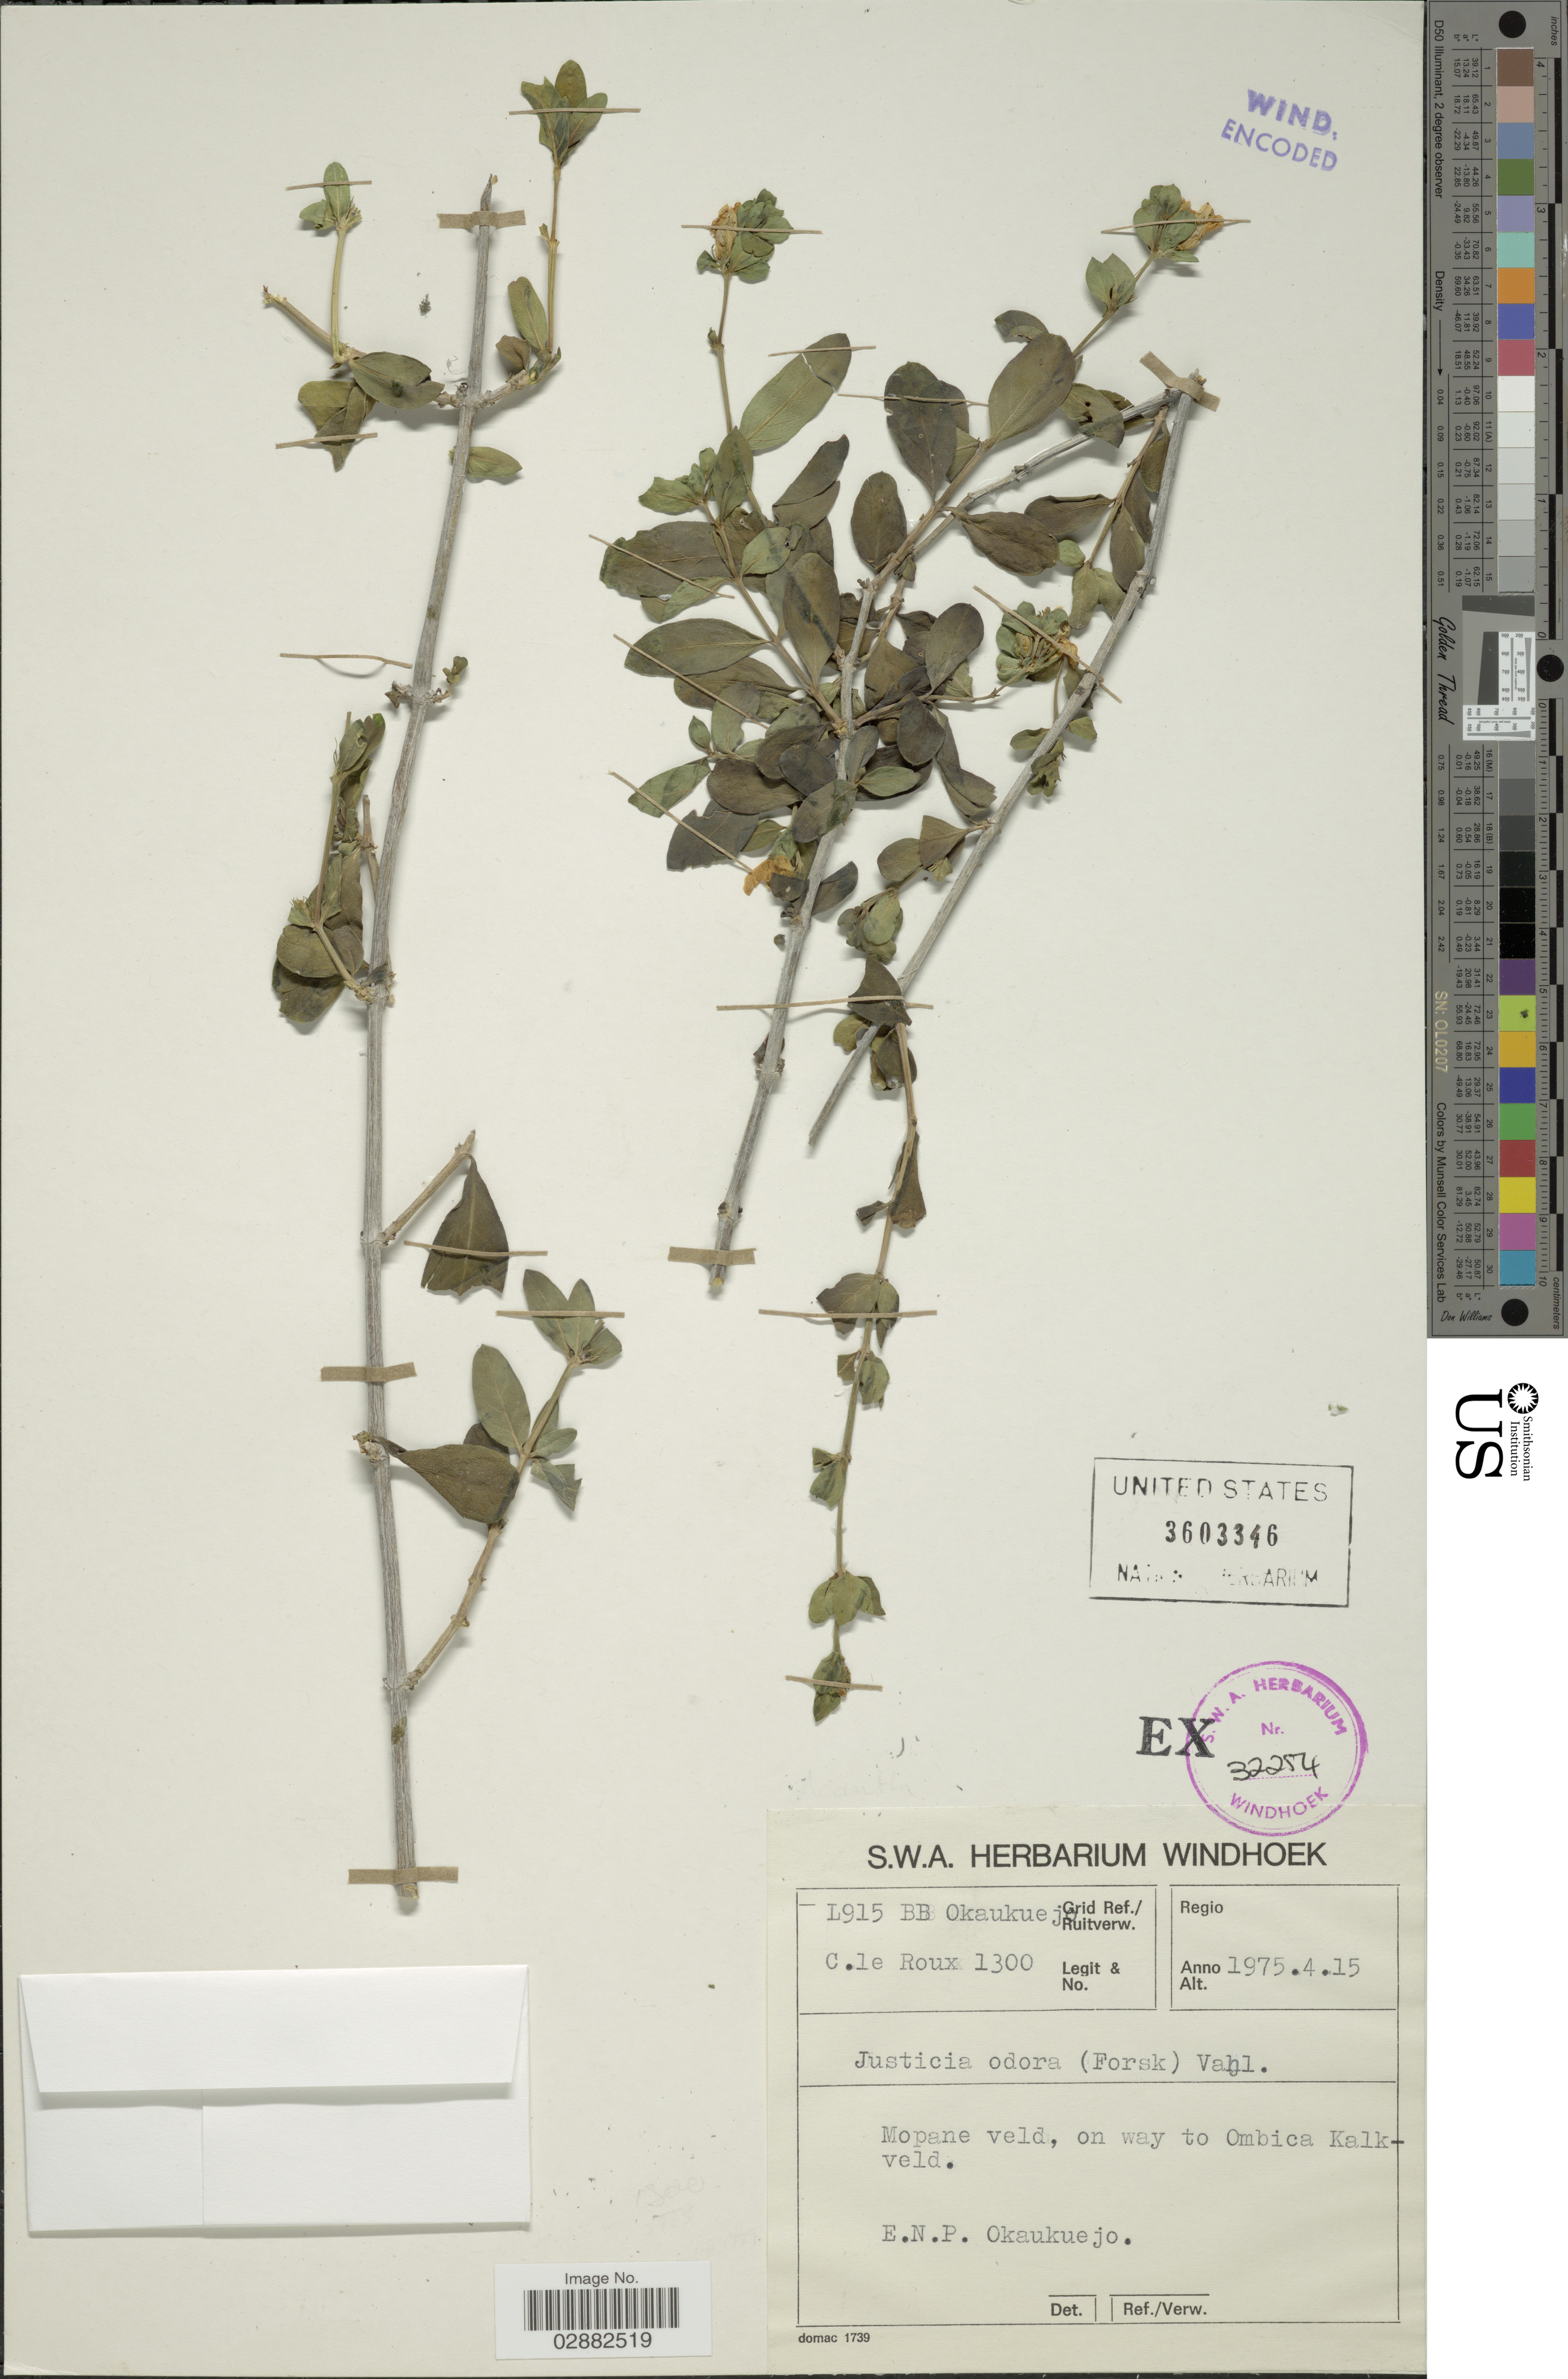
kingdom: Plantae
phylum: Tracheophyta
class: Magnoliopsida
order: Lamiales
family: Acanthaceae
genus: Justicia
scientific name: Justicia odora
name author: (Forssk.) Lam.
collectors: C. Le Roux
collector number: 1300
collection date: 1975-04-15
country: Namibia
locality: Grid Ref./Ruitverw. 1915 BB Okaukuejo, Mopane veld, on way to Ombica Kalkveld, E.N.P. Okaukuejo.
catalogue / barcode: US 3603346